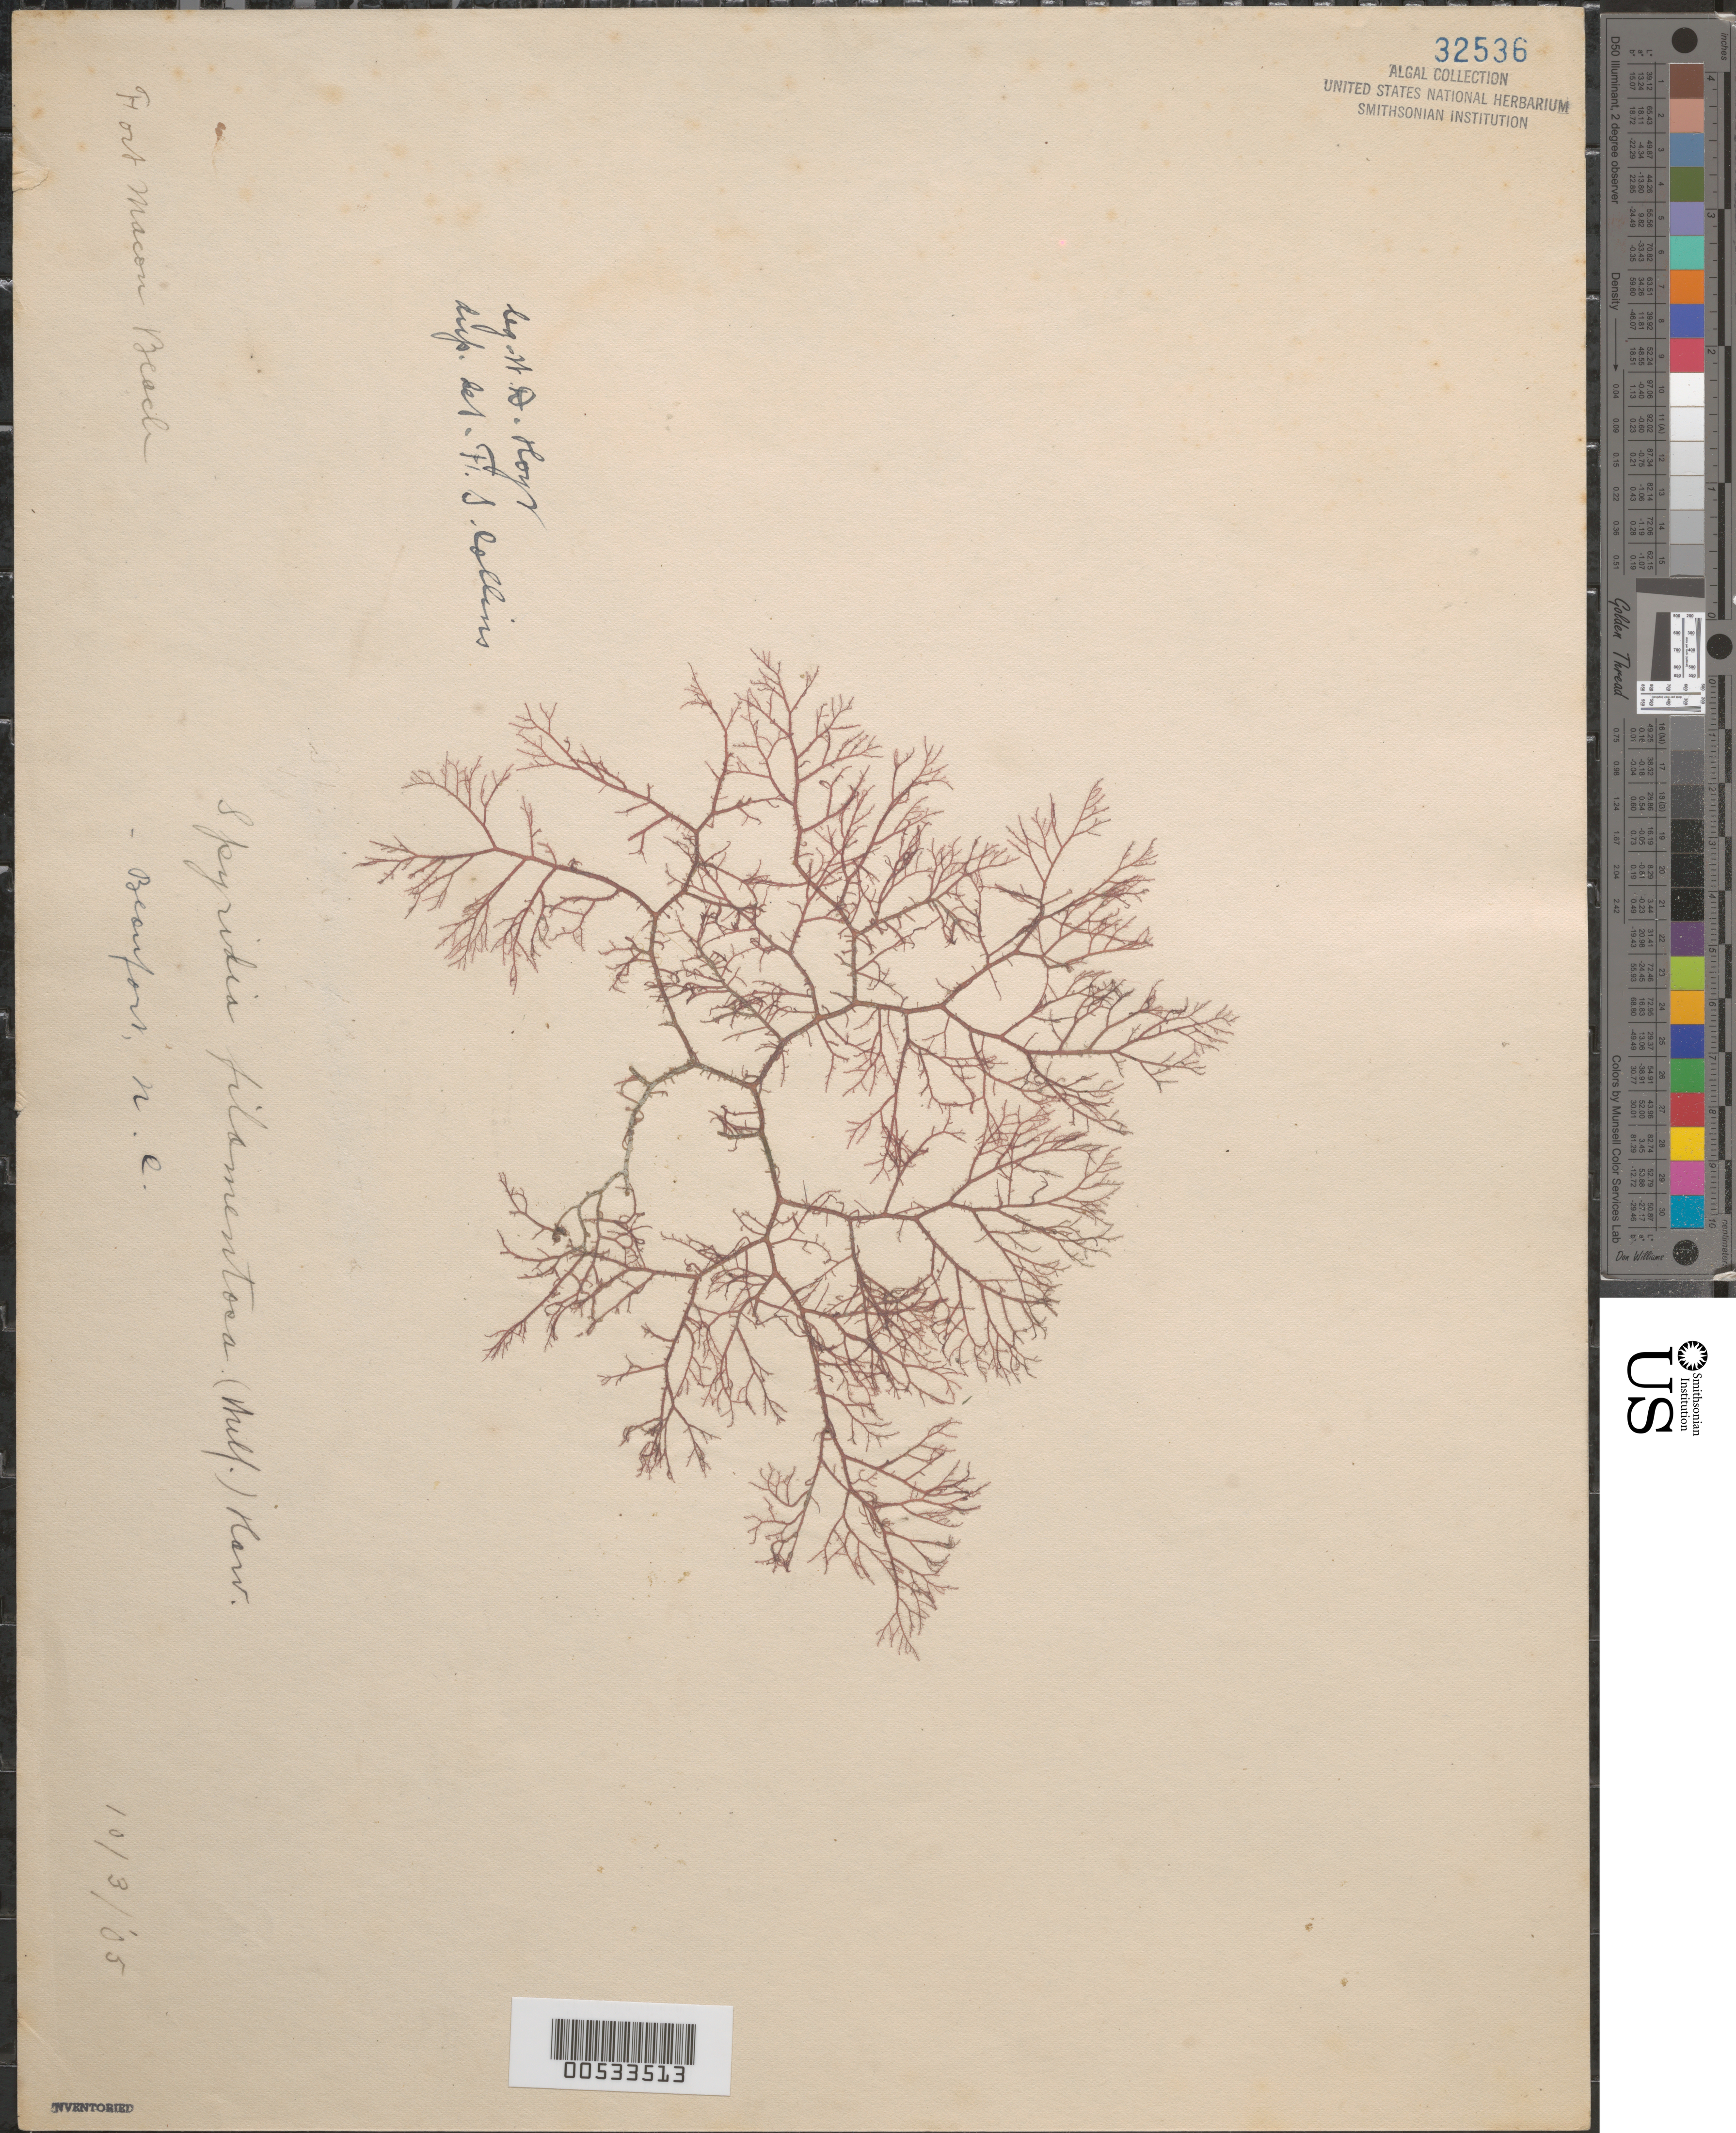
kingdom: Plantae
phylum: Rhodophyta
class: Florideophyceae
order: Ceramiales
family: Spyridiaceae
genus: Spyridia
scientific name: Spyridia filamentosa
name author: (Wulfen) Harv.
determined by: Collins, Frank S.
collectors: W. D. Hoyt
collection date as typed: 03 Oct 1905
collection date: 1905-10-03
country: United States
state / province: North Carolina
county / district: Carteret County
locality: Beaufort, Fort Macon Beach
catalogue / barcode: US 32536